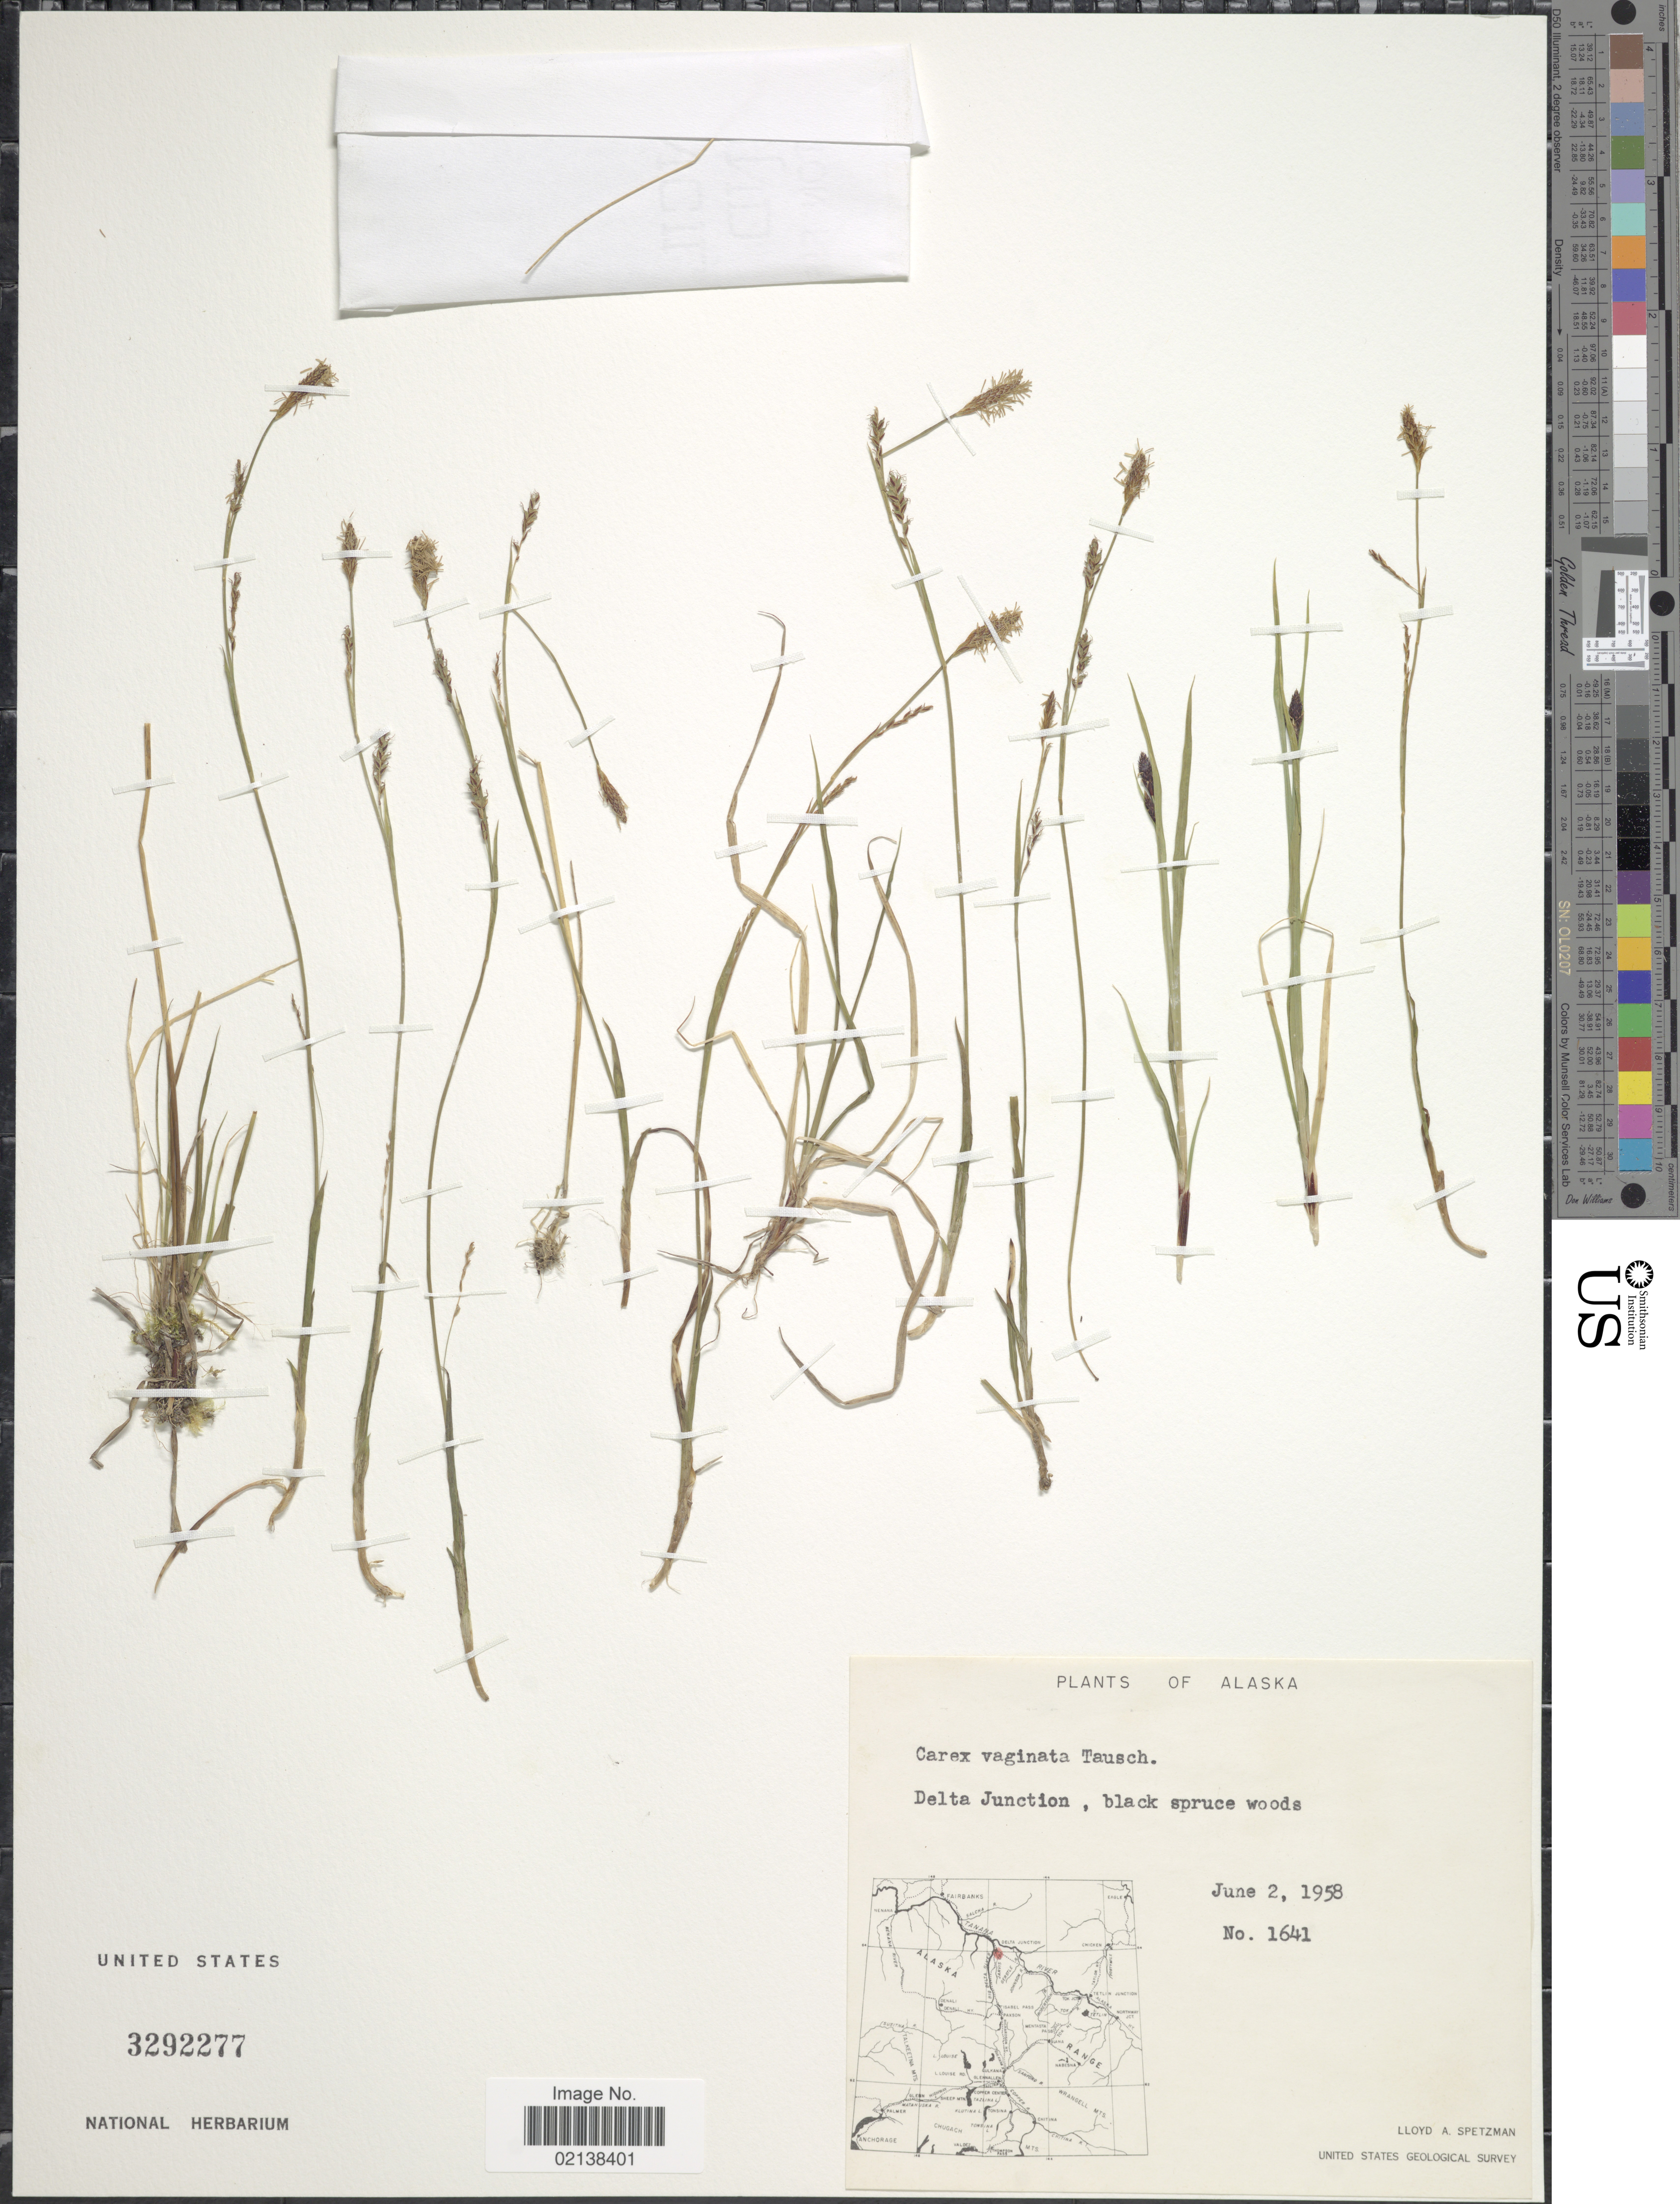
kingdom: Plantae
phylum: Tracheophyta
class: Liliopsida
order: Poales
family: Cyperaceae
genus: Carex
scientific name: Carex vaginata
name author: Tausch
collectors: L. Spetzman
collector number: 1641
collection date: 1958-06-02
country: United States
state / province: Alaska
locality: Delta Junction, black spruce woods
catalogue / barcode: US 3292277